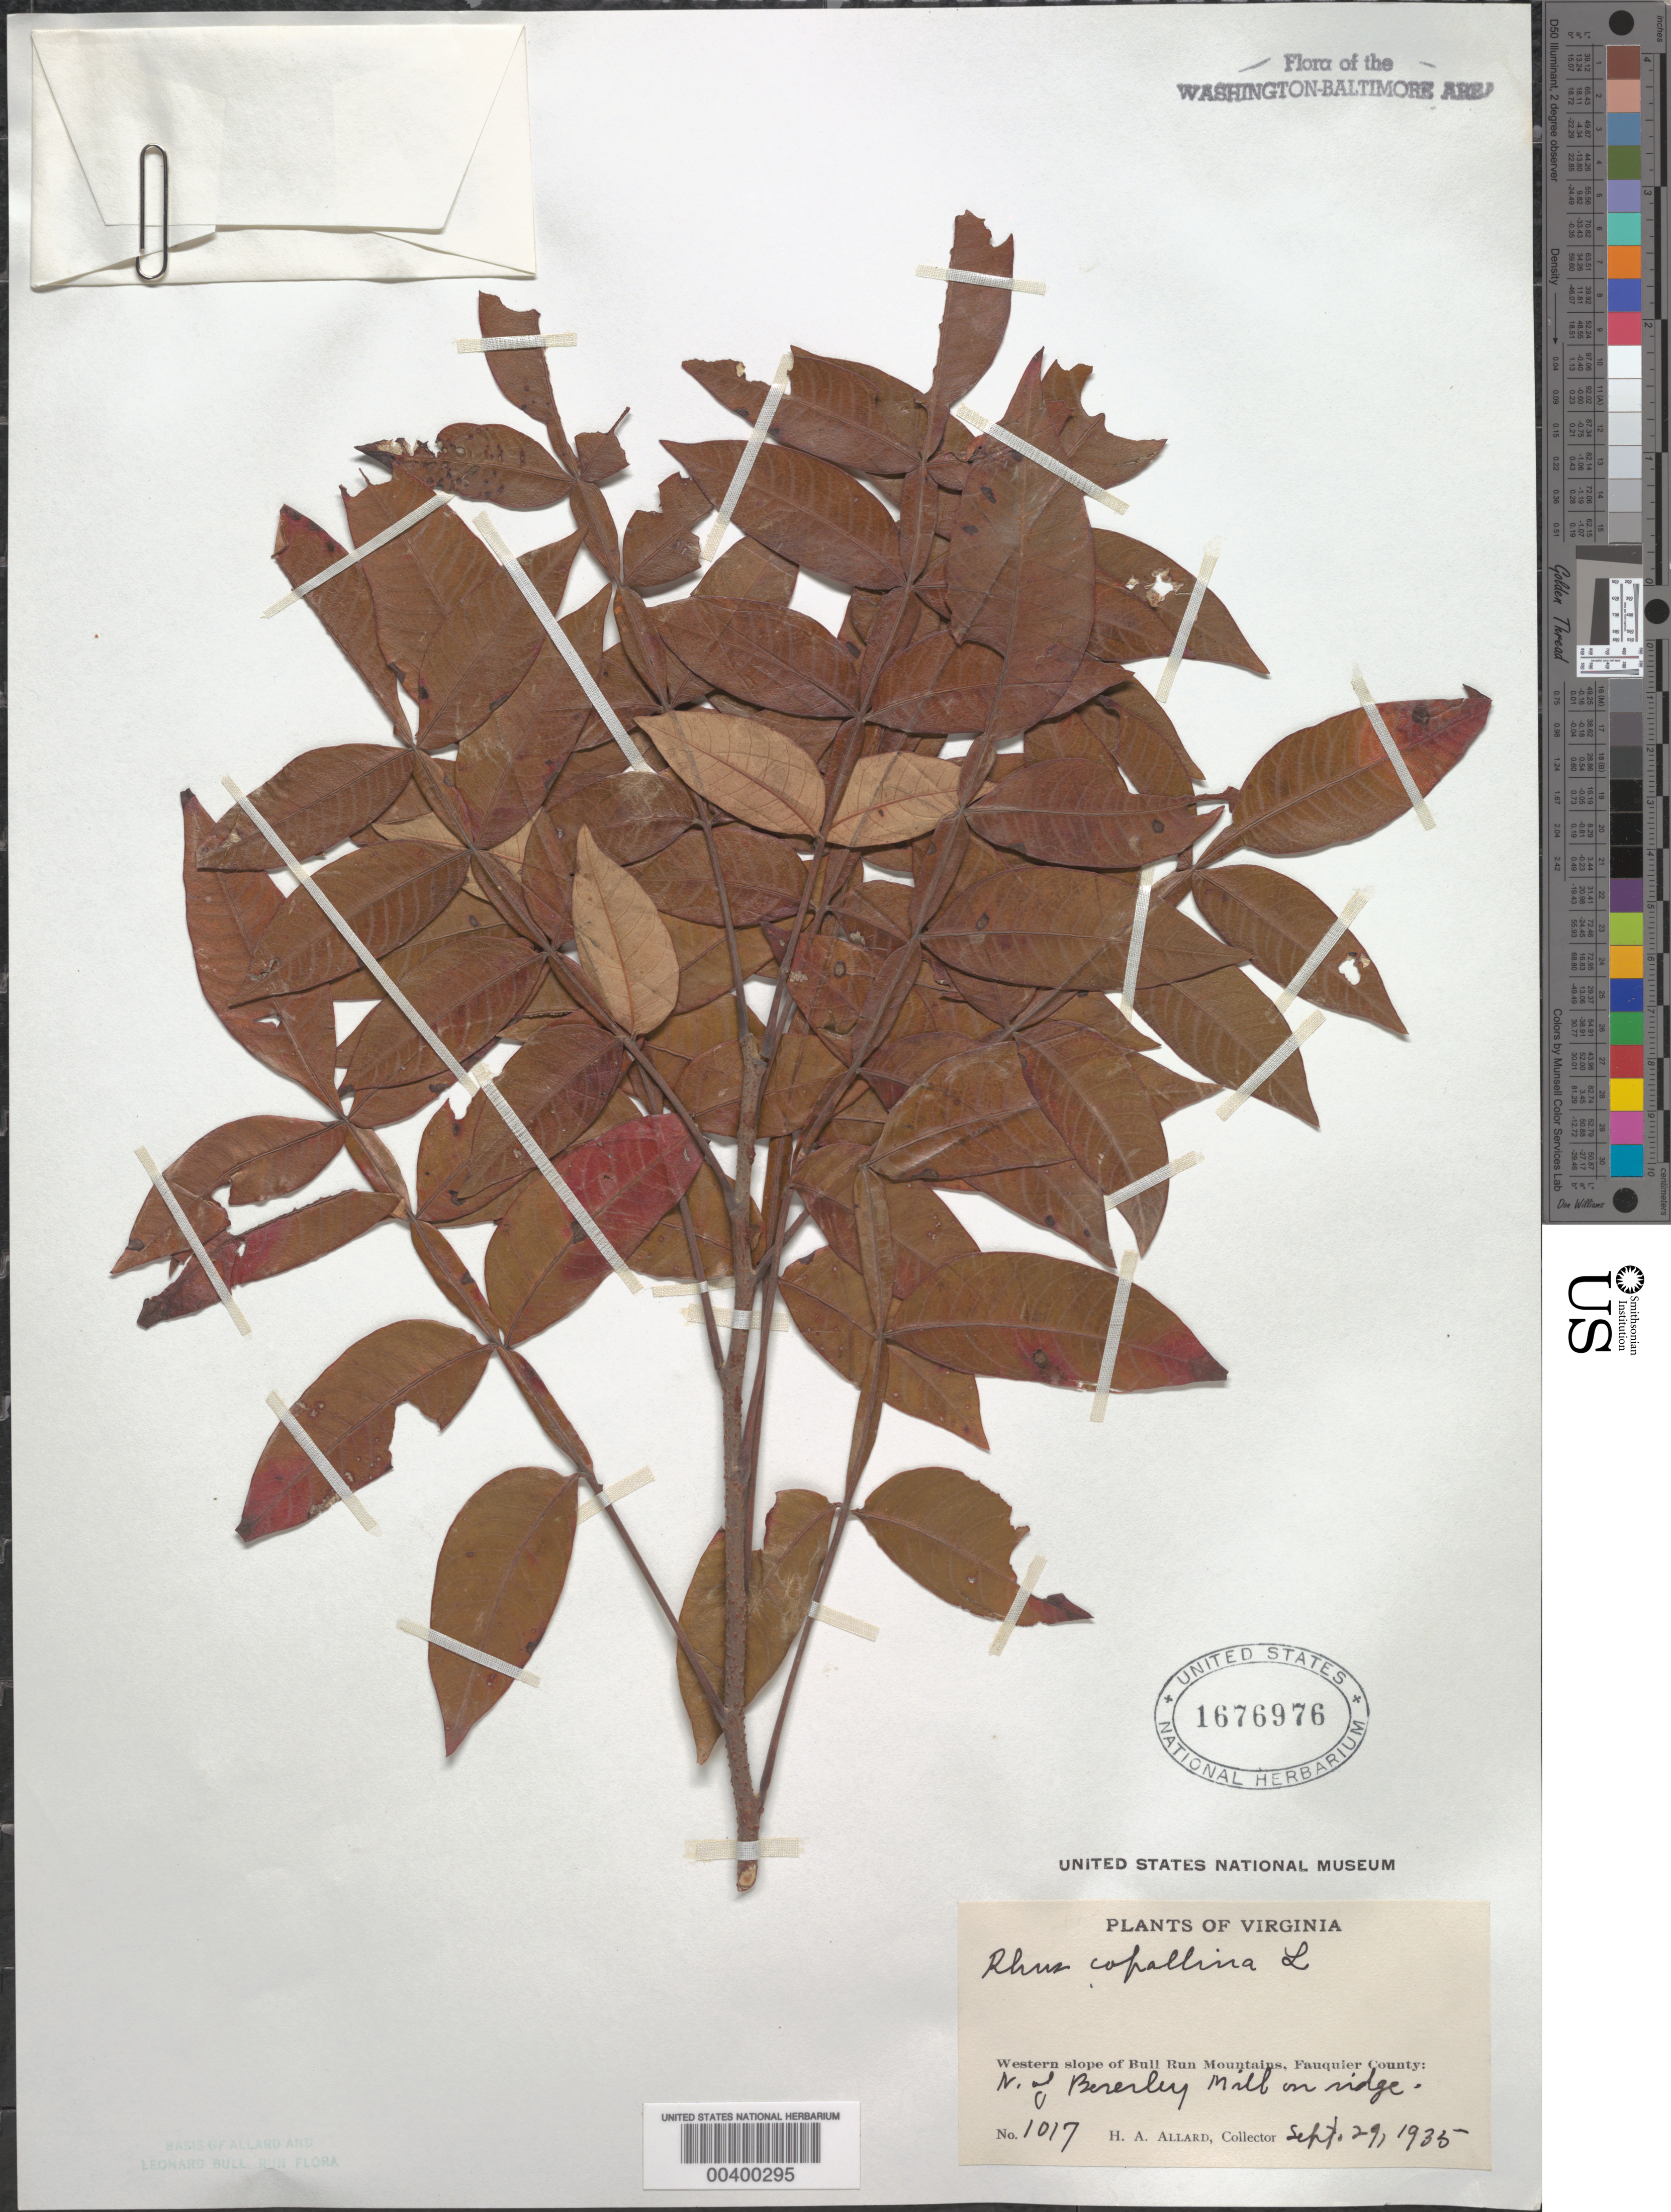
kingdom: Plantae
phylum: Tracheophyta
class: Magnoliopsida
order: Sapindales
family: Anacardiaceae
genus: Rhus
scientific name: Rhus copallinum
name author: L.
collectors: H. A. Allard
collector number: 1017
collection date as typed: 29 Sep 1935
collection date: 1935-09-29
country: United States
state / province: Virginia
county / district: Fauquier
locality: North of Beverley Mill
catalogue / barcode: US 1676976